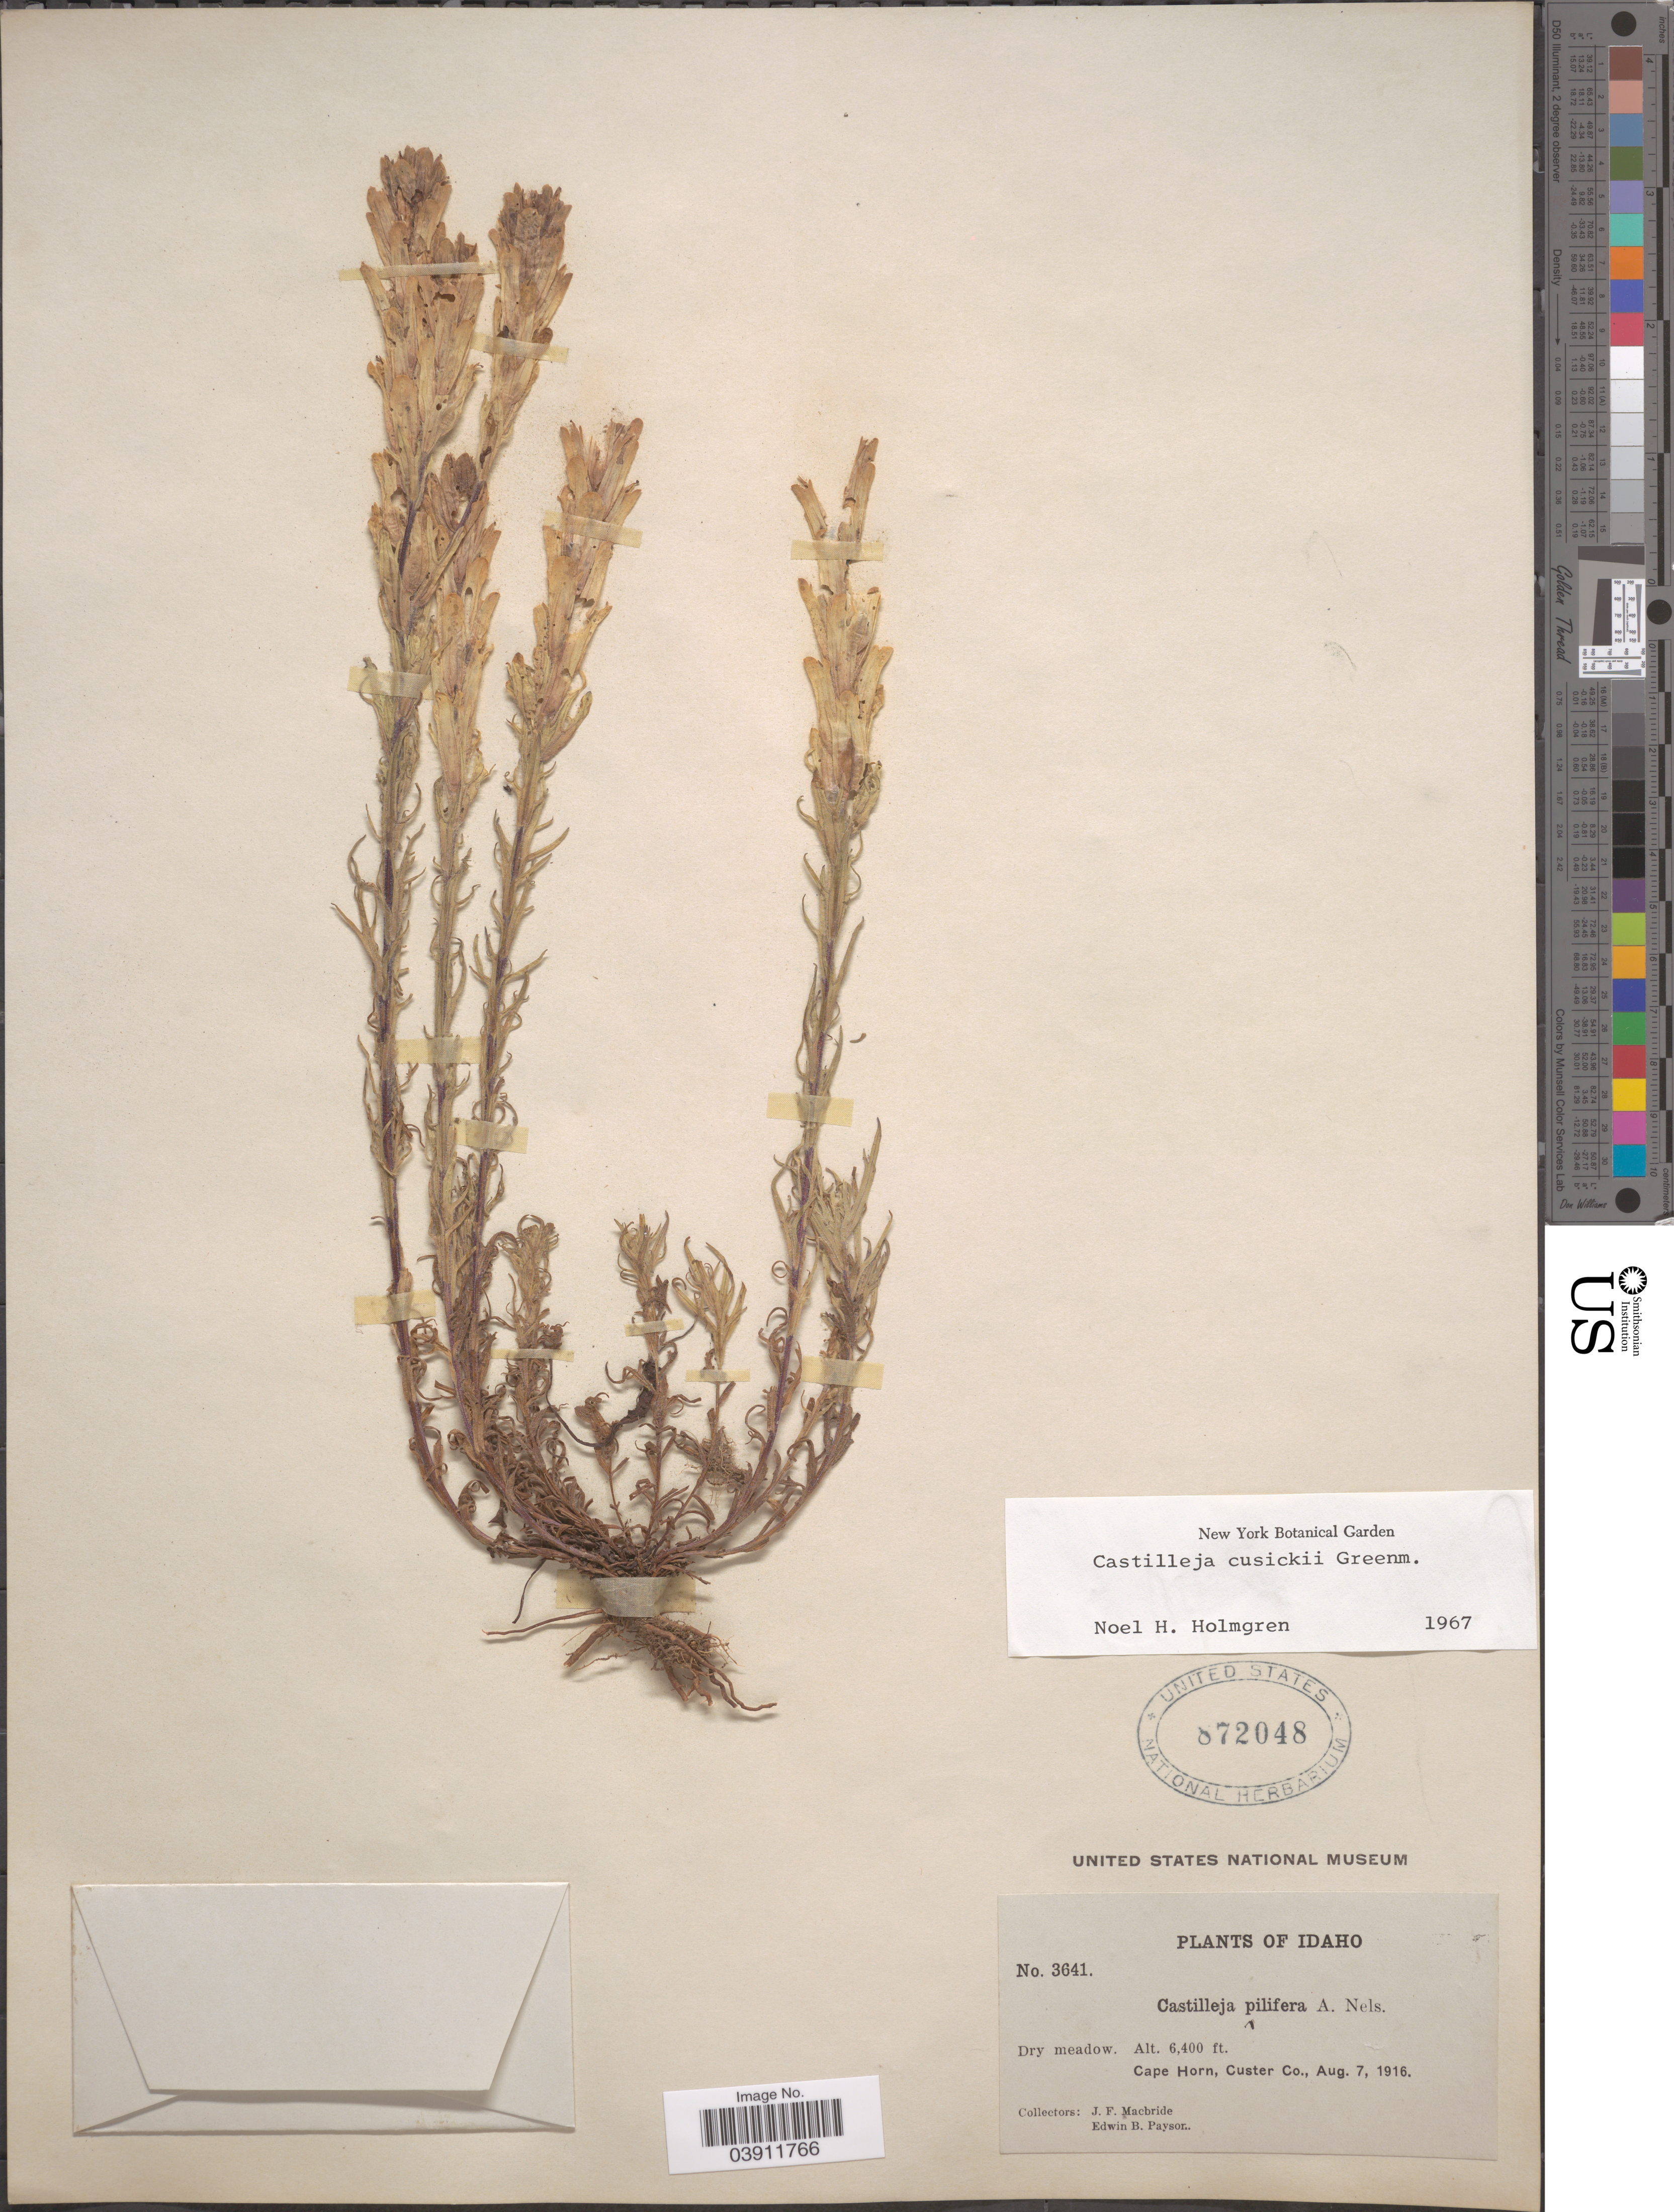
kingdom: Plantae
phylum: Tracheophyta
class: Magnoliopsida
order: Lamiales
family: Orobanchaceae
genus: Castilleja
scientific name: Castilleja cusickii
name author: Greenm.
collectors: J. F. Macbride & E. B. Payson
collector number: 3641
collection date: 1916-08-07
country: United States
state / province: Idaho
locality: Cape Horn, Custer Co.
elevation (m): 1951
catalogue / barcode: US 872048